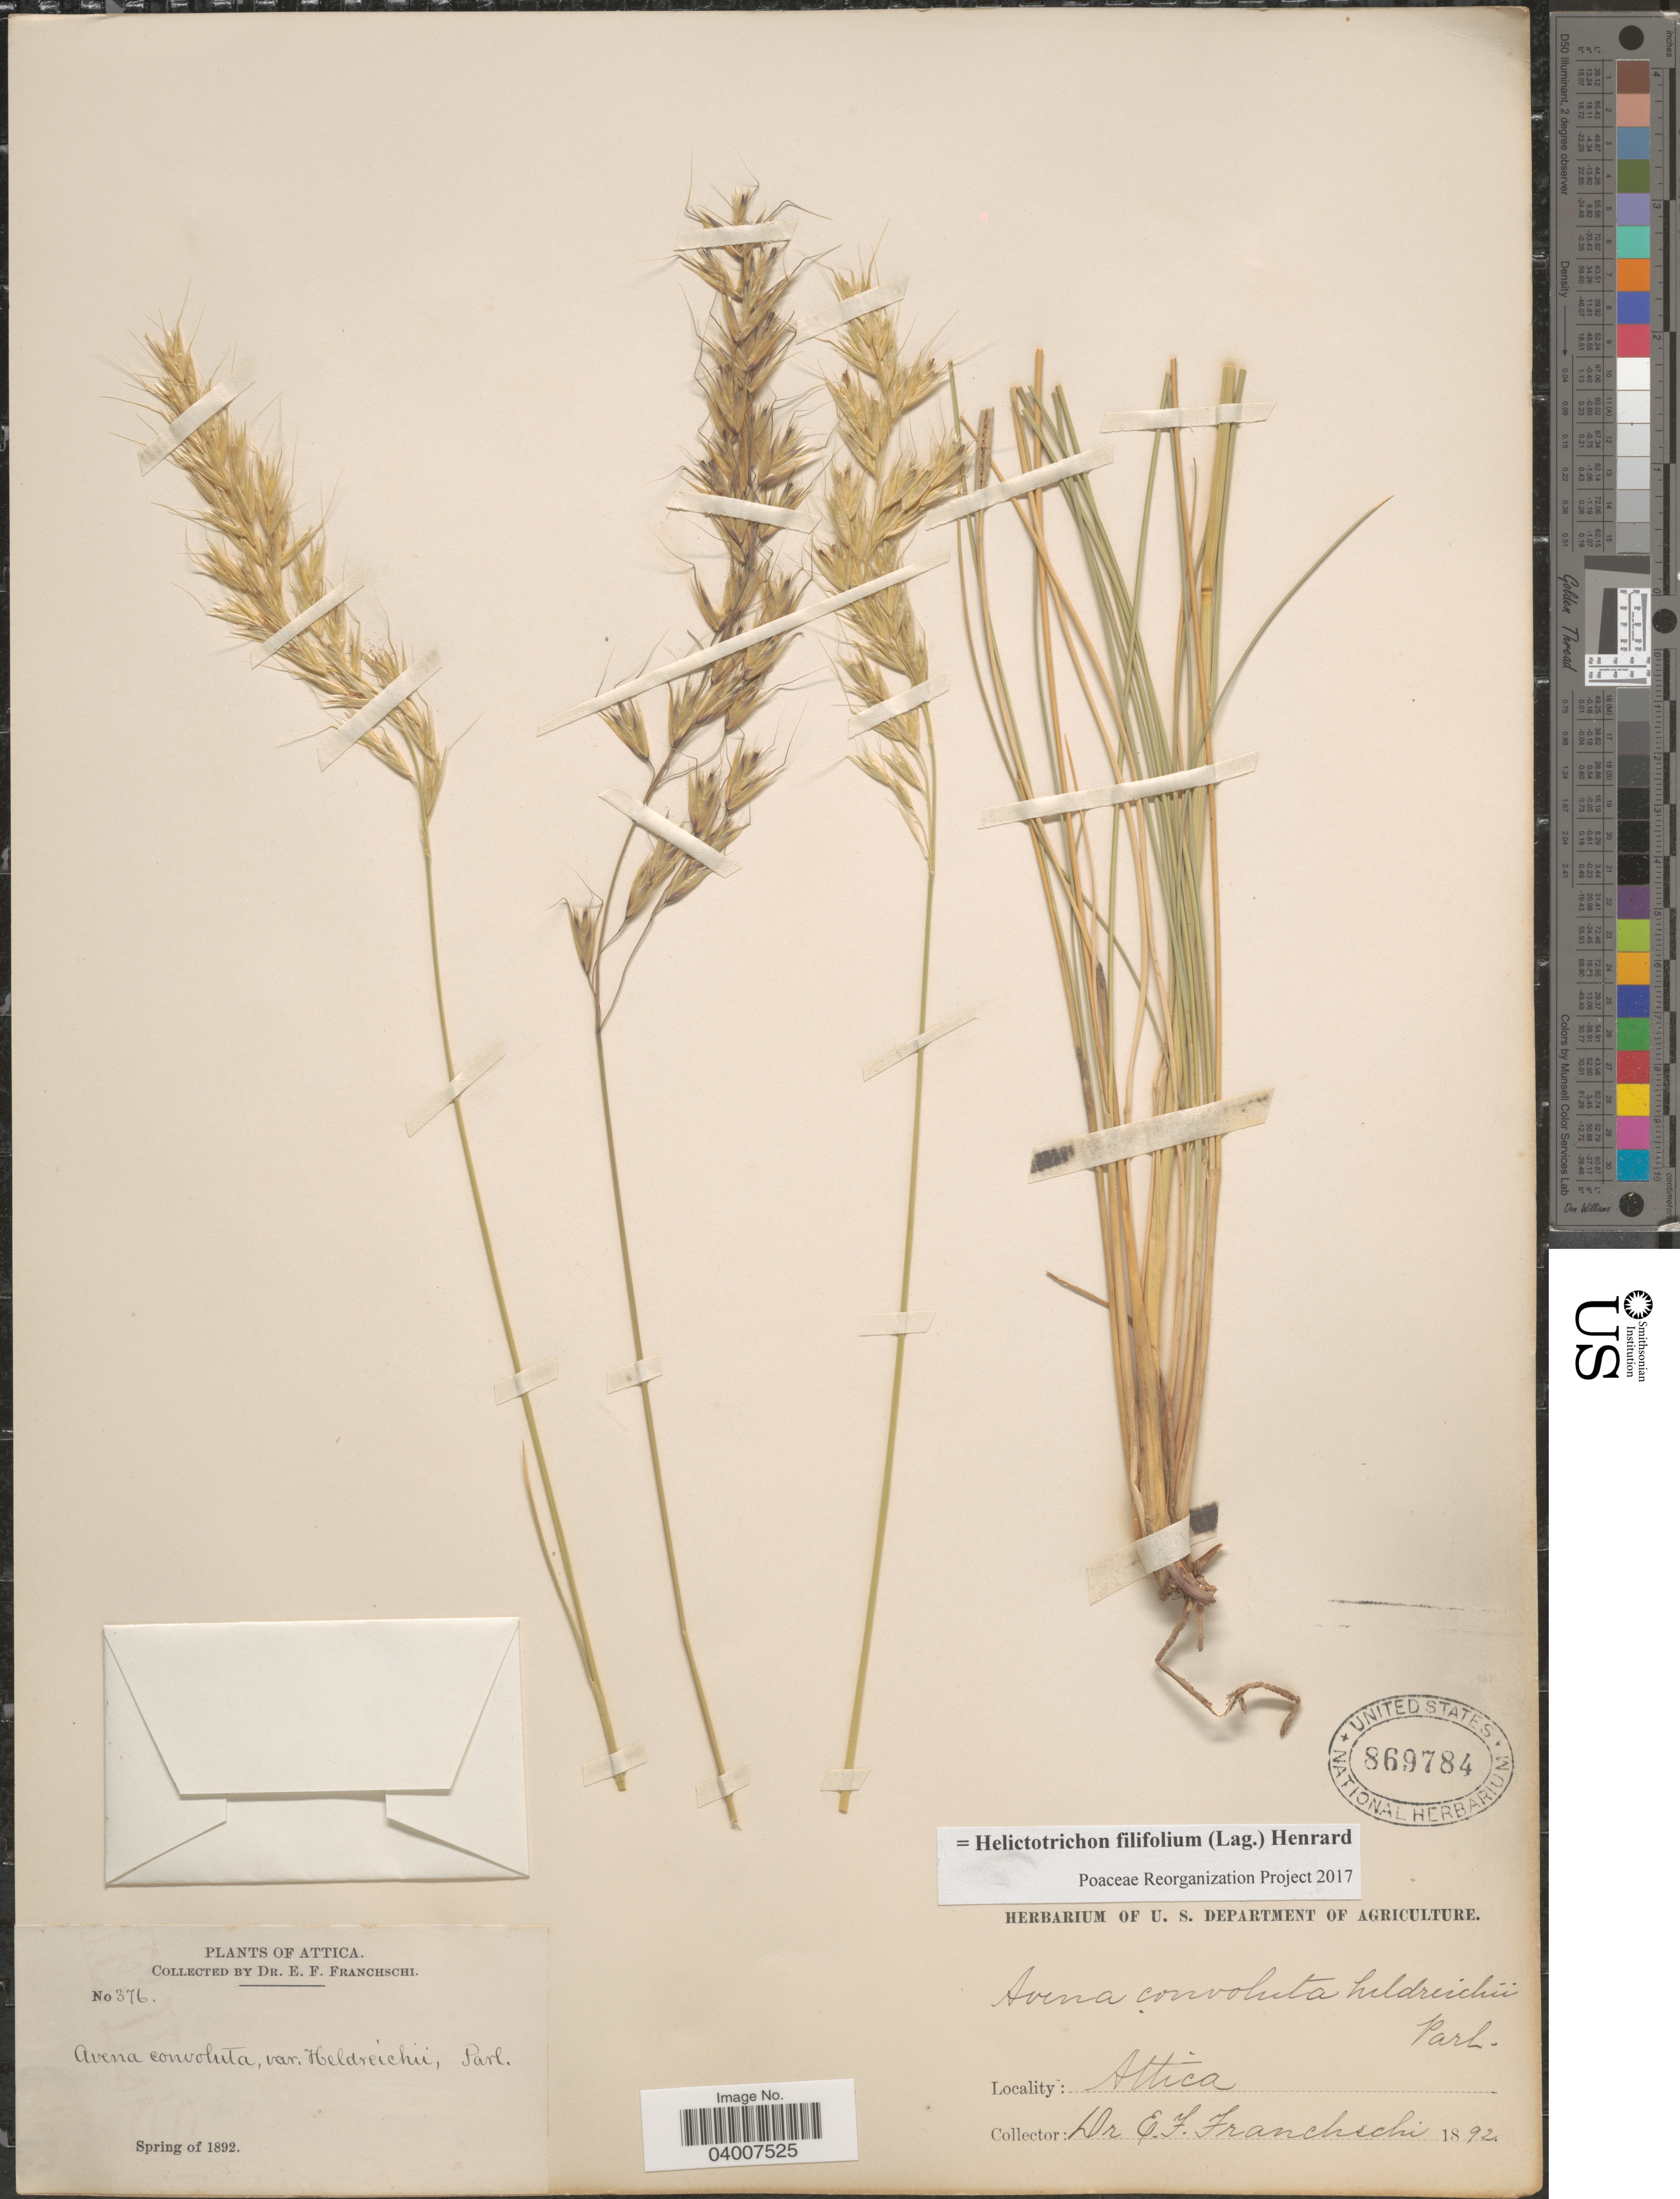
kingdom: Plantae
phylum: Tracheophyta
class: Liliopsida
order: Poales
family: Poaceae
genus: Helictotrichon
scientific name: Helictotrichon filifolium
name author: (Lag.) Henr.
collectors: E. Franchschi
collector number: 376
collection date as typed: Spring of 1892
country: Greece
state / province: Attica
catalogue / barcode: US 869784